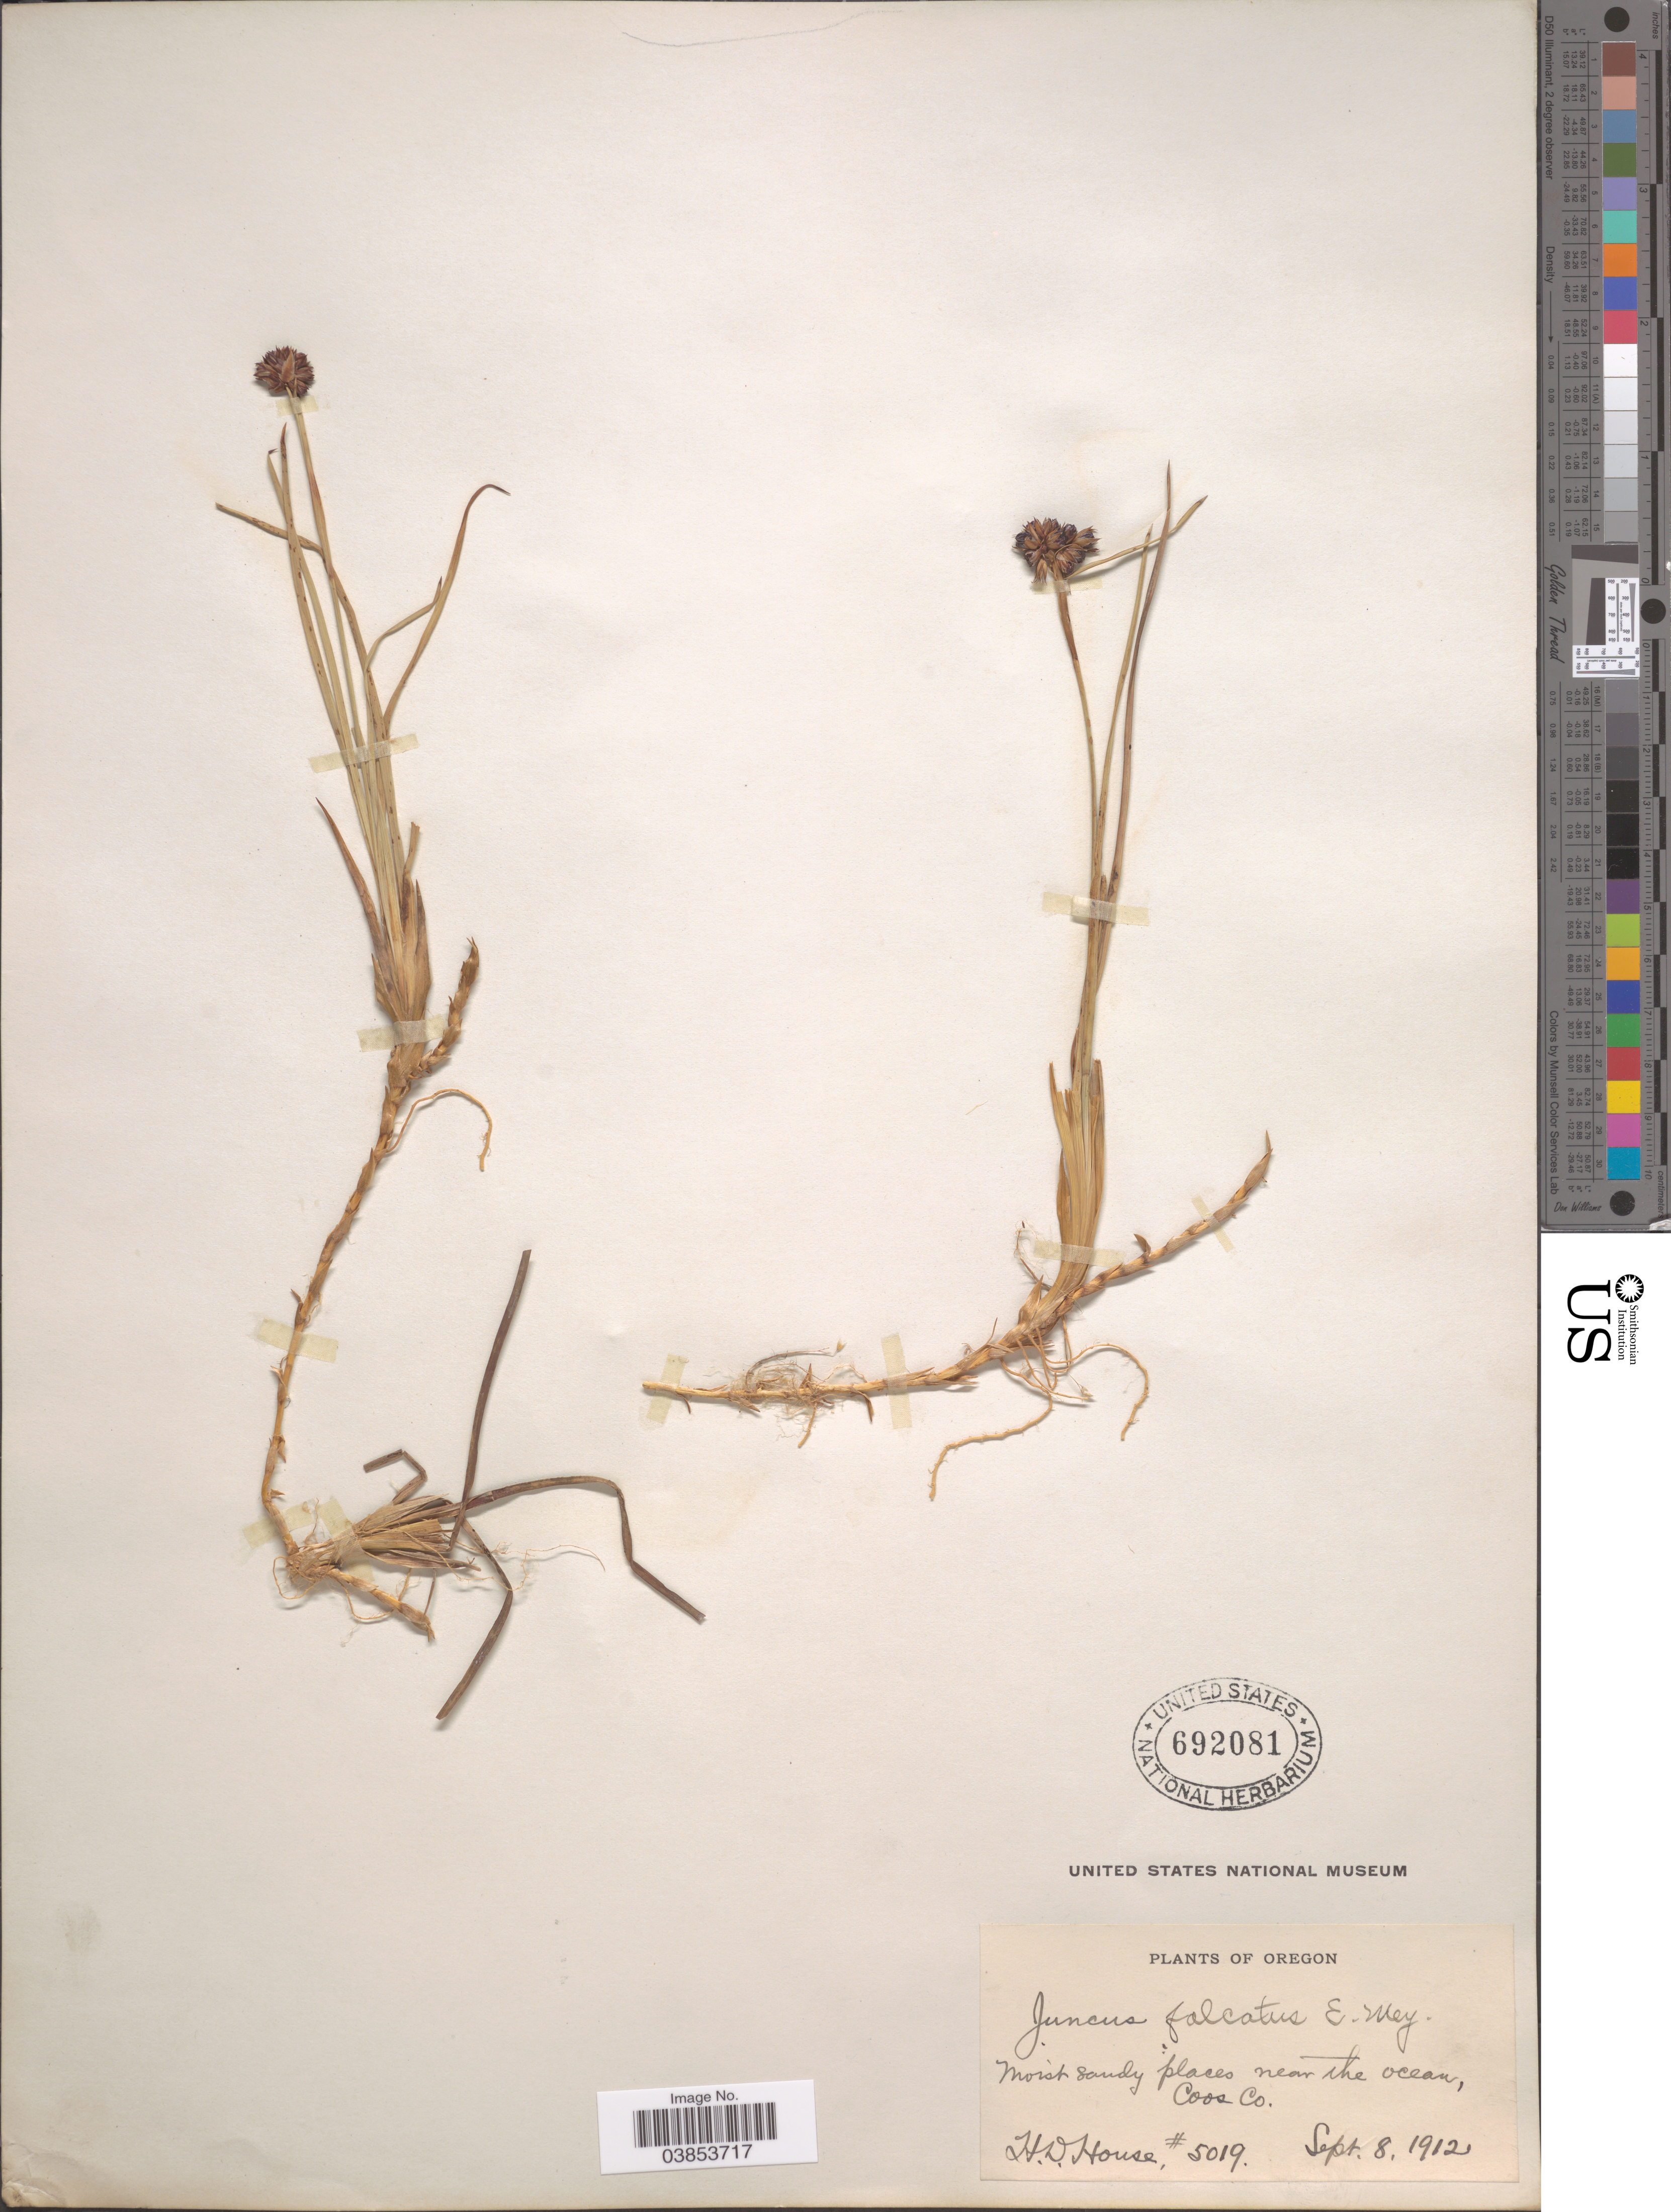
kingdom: Plantae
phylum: Tracheophyta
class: Liliopsida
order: Poales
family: Juncaceae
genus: Juncus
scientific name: Juncus falcatus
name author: E. Mey.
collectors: H. D. House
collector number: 5019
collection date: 1912-09-08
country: United States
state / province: Oregon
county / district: Coos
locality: Near the ocean, Coos Co.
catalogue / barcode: US 692081